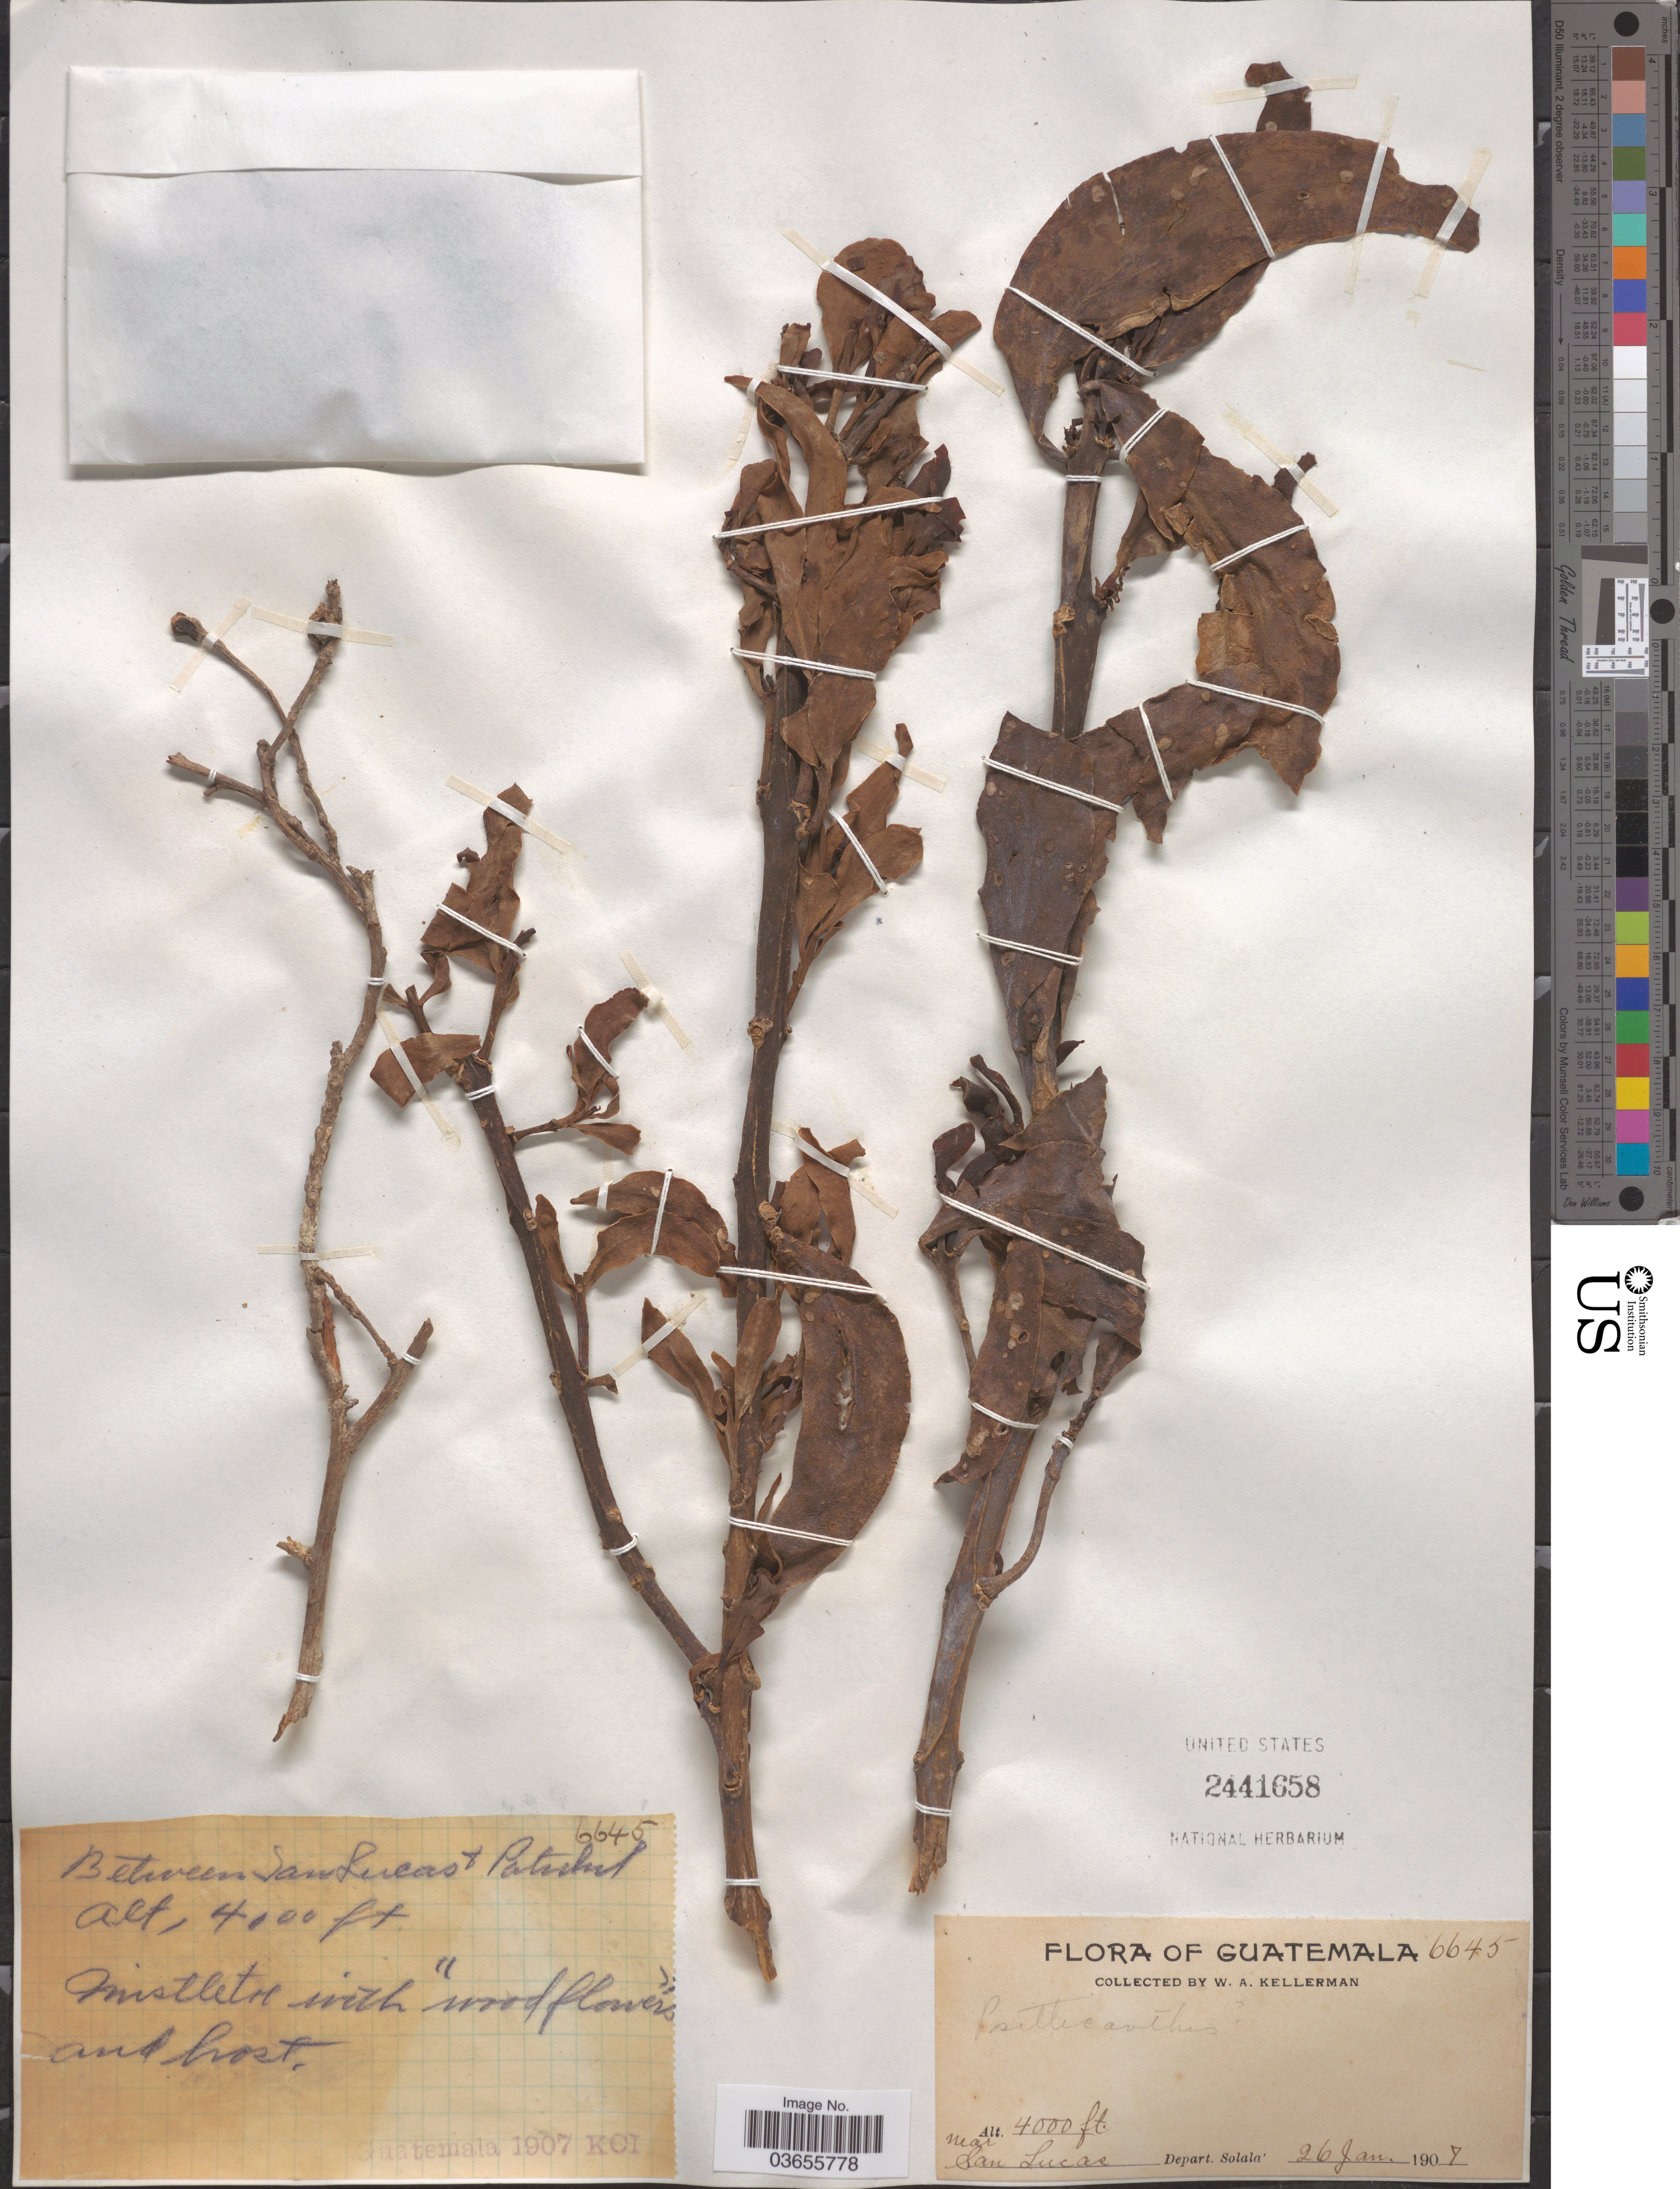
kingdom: Plantae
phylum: Tracheophyta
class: Magnoliopsida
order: Santalales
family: Loranthaceae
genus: Psittacanthus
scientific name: Psittacanthus sp.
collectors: W. Kellerman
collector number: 6645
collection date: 1907-01-26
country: Guatemala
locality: Between San Lucas + Patulul. KCI. Near San Lucas. Depart. Solala'.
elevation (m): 1219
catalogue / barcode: US 2441658